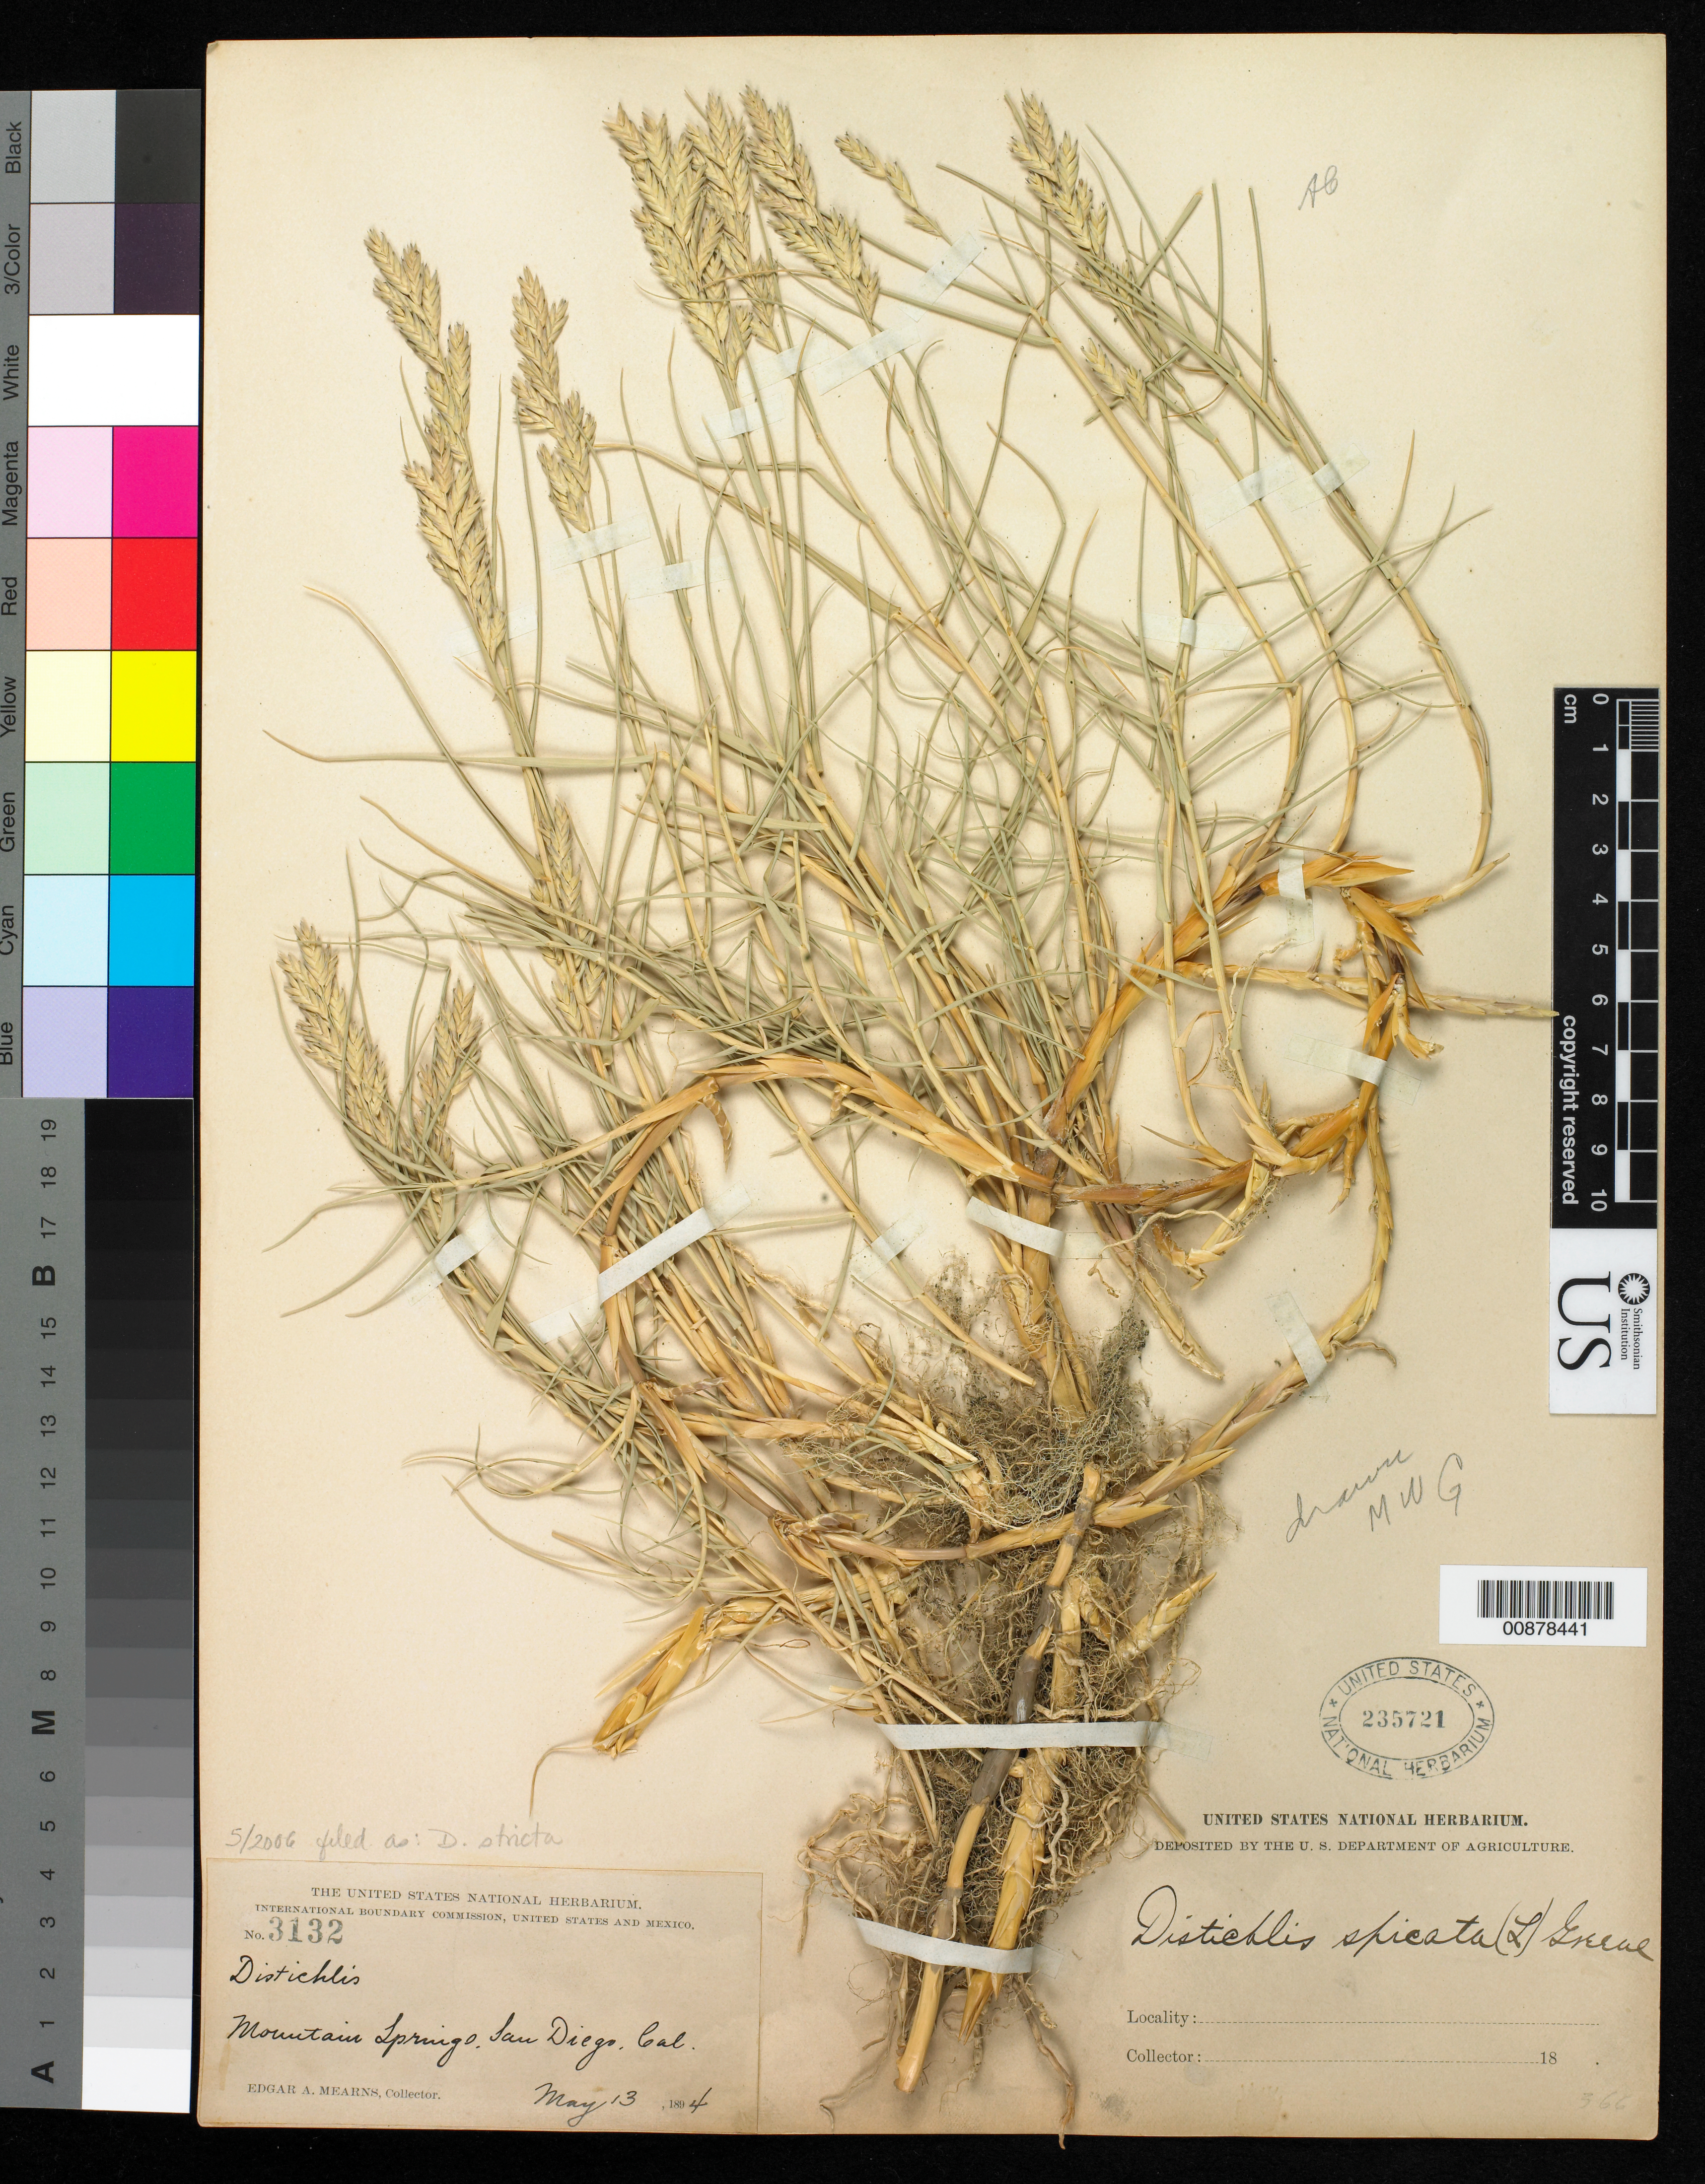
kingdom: Plantae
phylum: Tracheophyta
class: Liliopsida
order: Poales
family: Poaceae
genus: Distichlis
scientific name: Distichlis stricta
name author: (Torr.) Rydb.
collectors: E. A. Mearns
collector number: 3132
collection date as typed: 13 May 1894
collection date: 1894-05-13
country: United States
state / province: California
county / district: San Diego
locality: Mountain Springs, San Diego County, California.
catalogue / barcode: US 235721